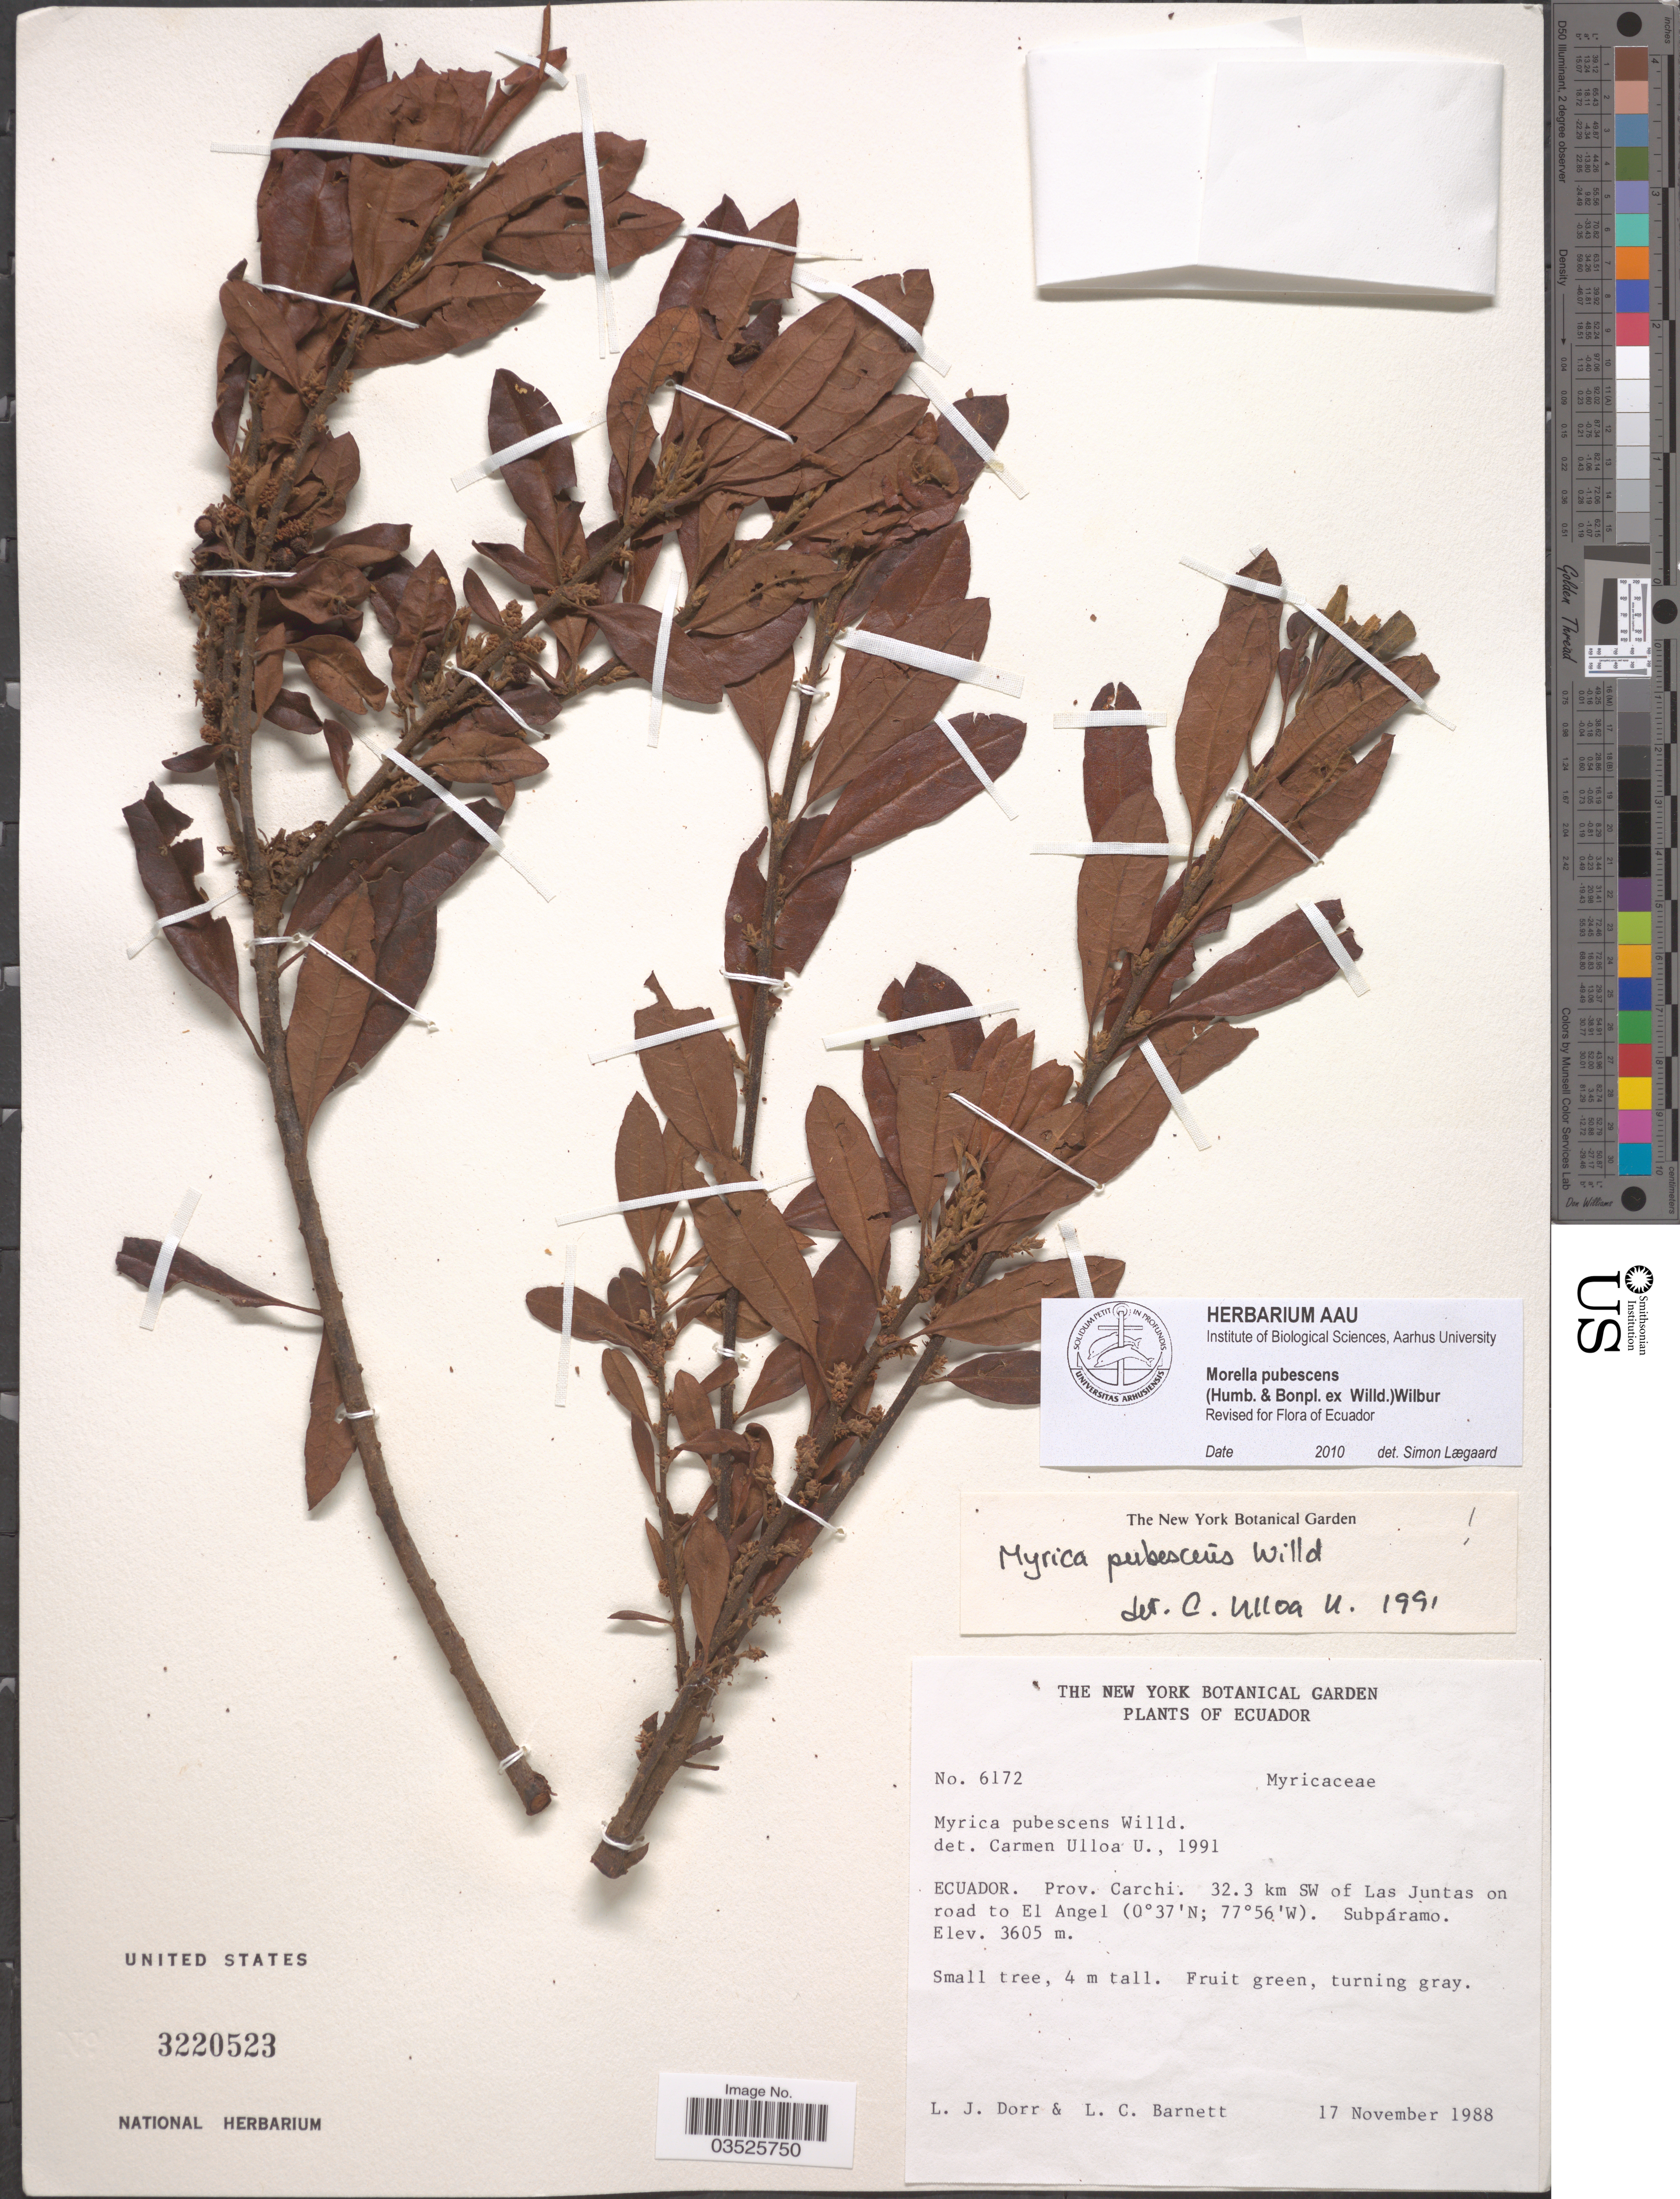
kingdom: Plantae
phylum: Tracheophyta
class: Magnoliopsida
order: Fagales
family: Myricaceae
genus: Morella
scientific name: Morella pubescens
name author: (Humb. & Bonpl. ex Willd.) Wilbur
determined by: Lægaard, S.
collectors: L. J. Dorr & L. C. Barnett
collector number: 6172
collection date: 1988-11-17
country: Ecuador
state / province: Carchi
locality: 32.3 km SW of Las Juntas on road to El Angel.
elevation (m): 3605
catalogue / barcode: US 3220523